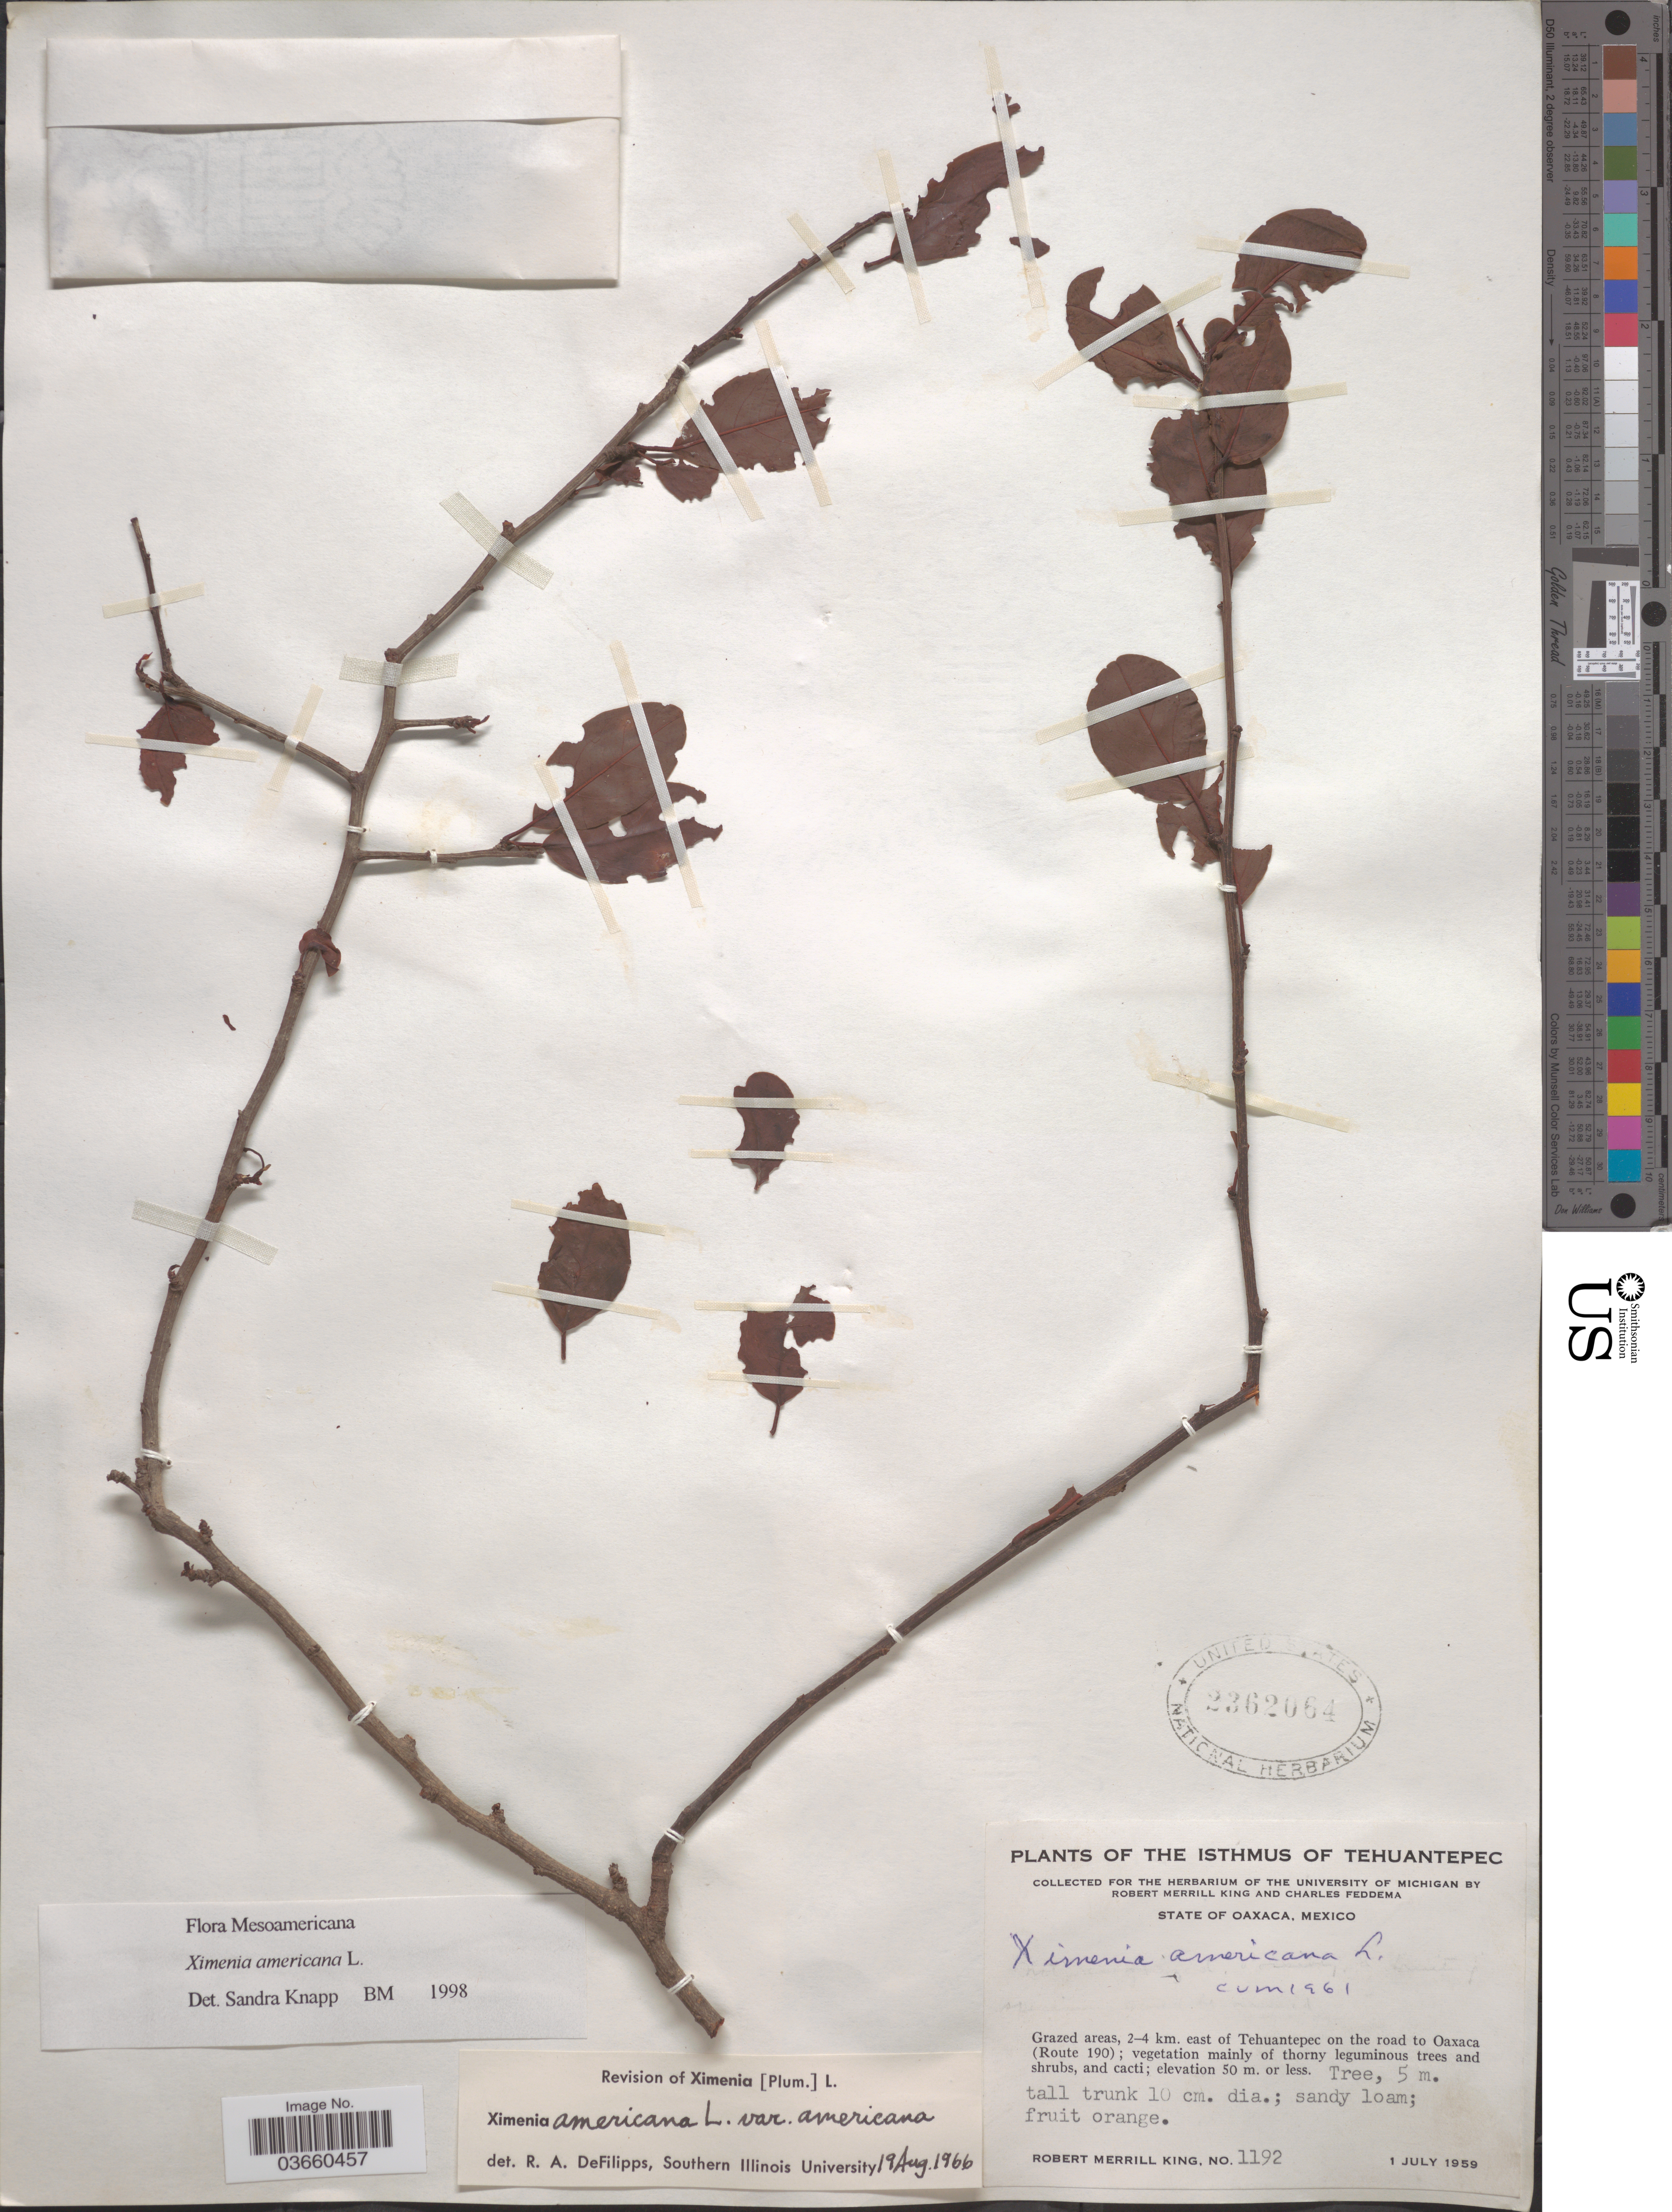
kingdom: Plantae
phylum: Tracheophyta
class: Magnoliopsida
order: Santalales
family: Ximeniaceae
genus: Ximenia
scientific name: Ximenia americana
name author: L.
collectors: R. M. King & C. Feddema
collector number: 1192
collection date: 1959-07-01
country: Mexico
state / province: Oaxaca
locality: The Isthmus of Tehuantepec. Grazed areas, 2-4 km. east of Tehuantepec on the road to Oaxaca (Route 190).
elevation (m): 50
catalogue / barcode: US 2362064